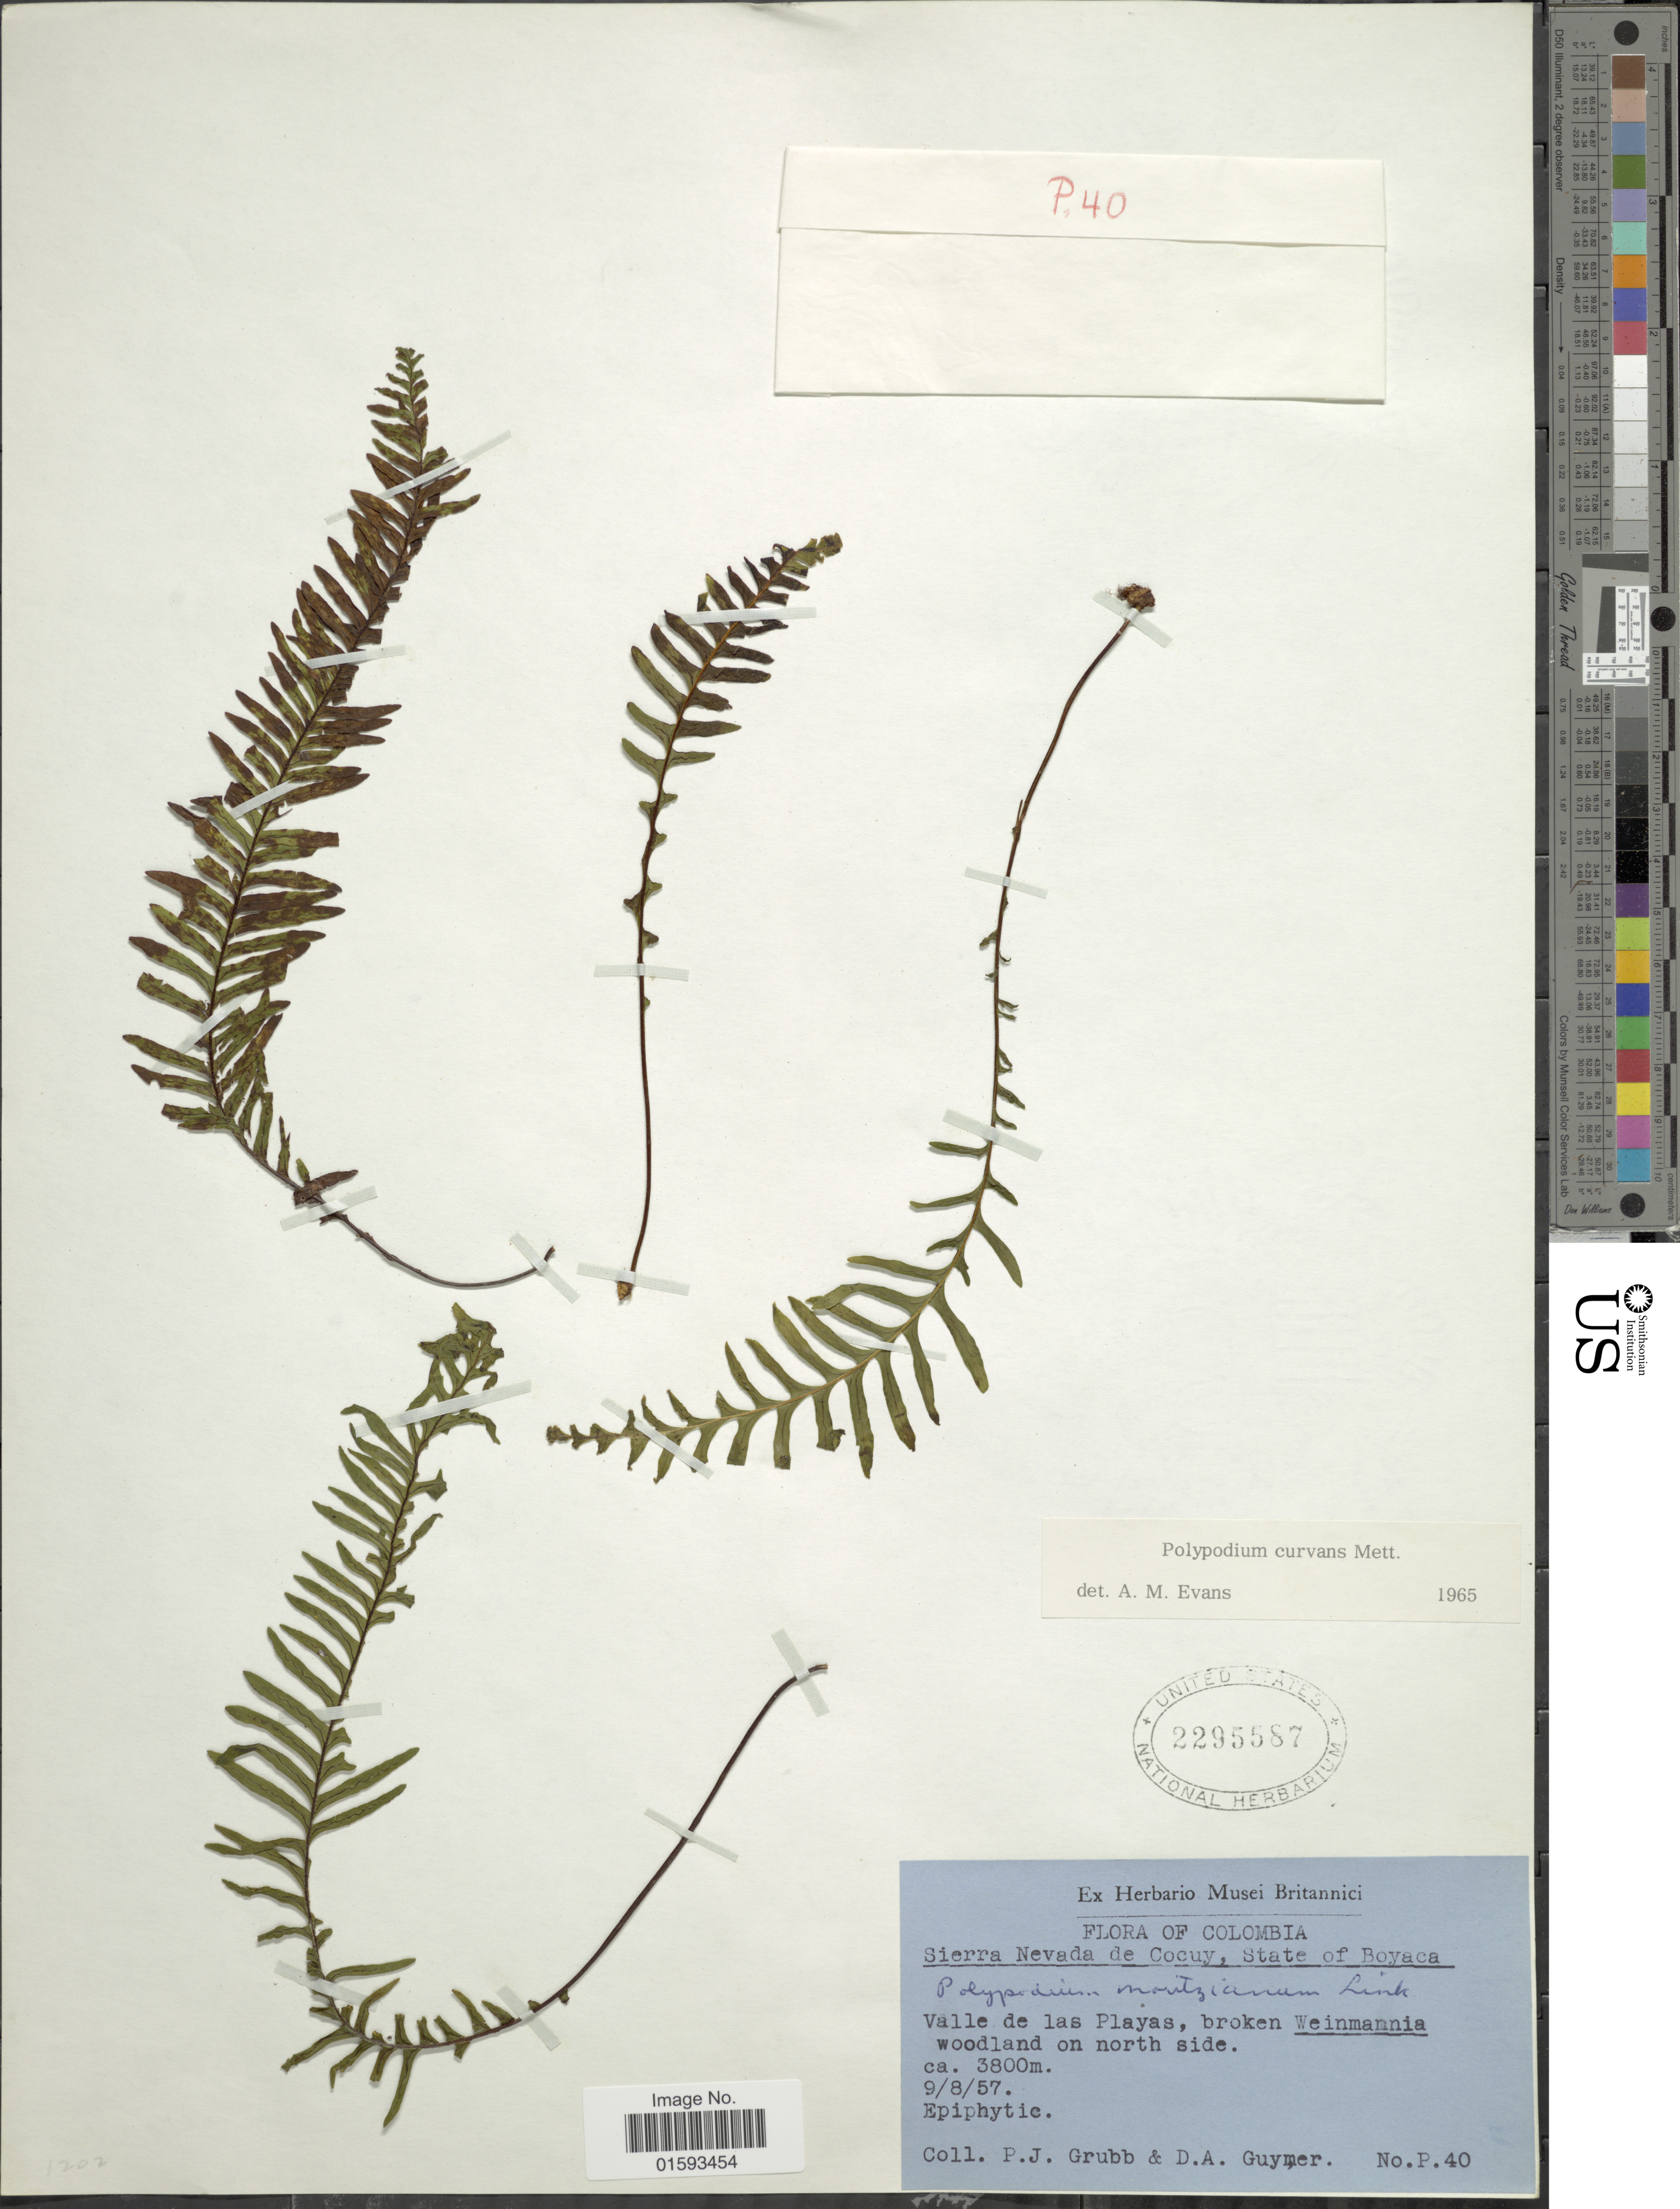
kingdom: Plantae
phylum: Tracheophyta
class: Polypodiopsida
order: Polypodiales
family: Polypodiaceae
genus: Pecluma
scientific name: Pecluma curvans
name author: (Mett.) Price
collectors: P. J. Grubb & D. Guymer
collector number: P40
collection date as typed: Transcribed d/m/y: 9/8/57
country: Colombia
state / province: Boyacá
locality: Sierra Nevada de Cocuy, Valle de las Playas, broken Weinmannia woodland on north side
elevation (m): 3800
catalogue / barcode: US 2295587